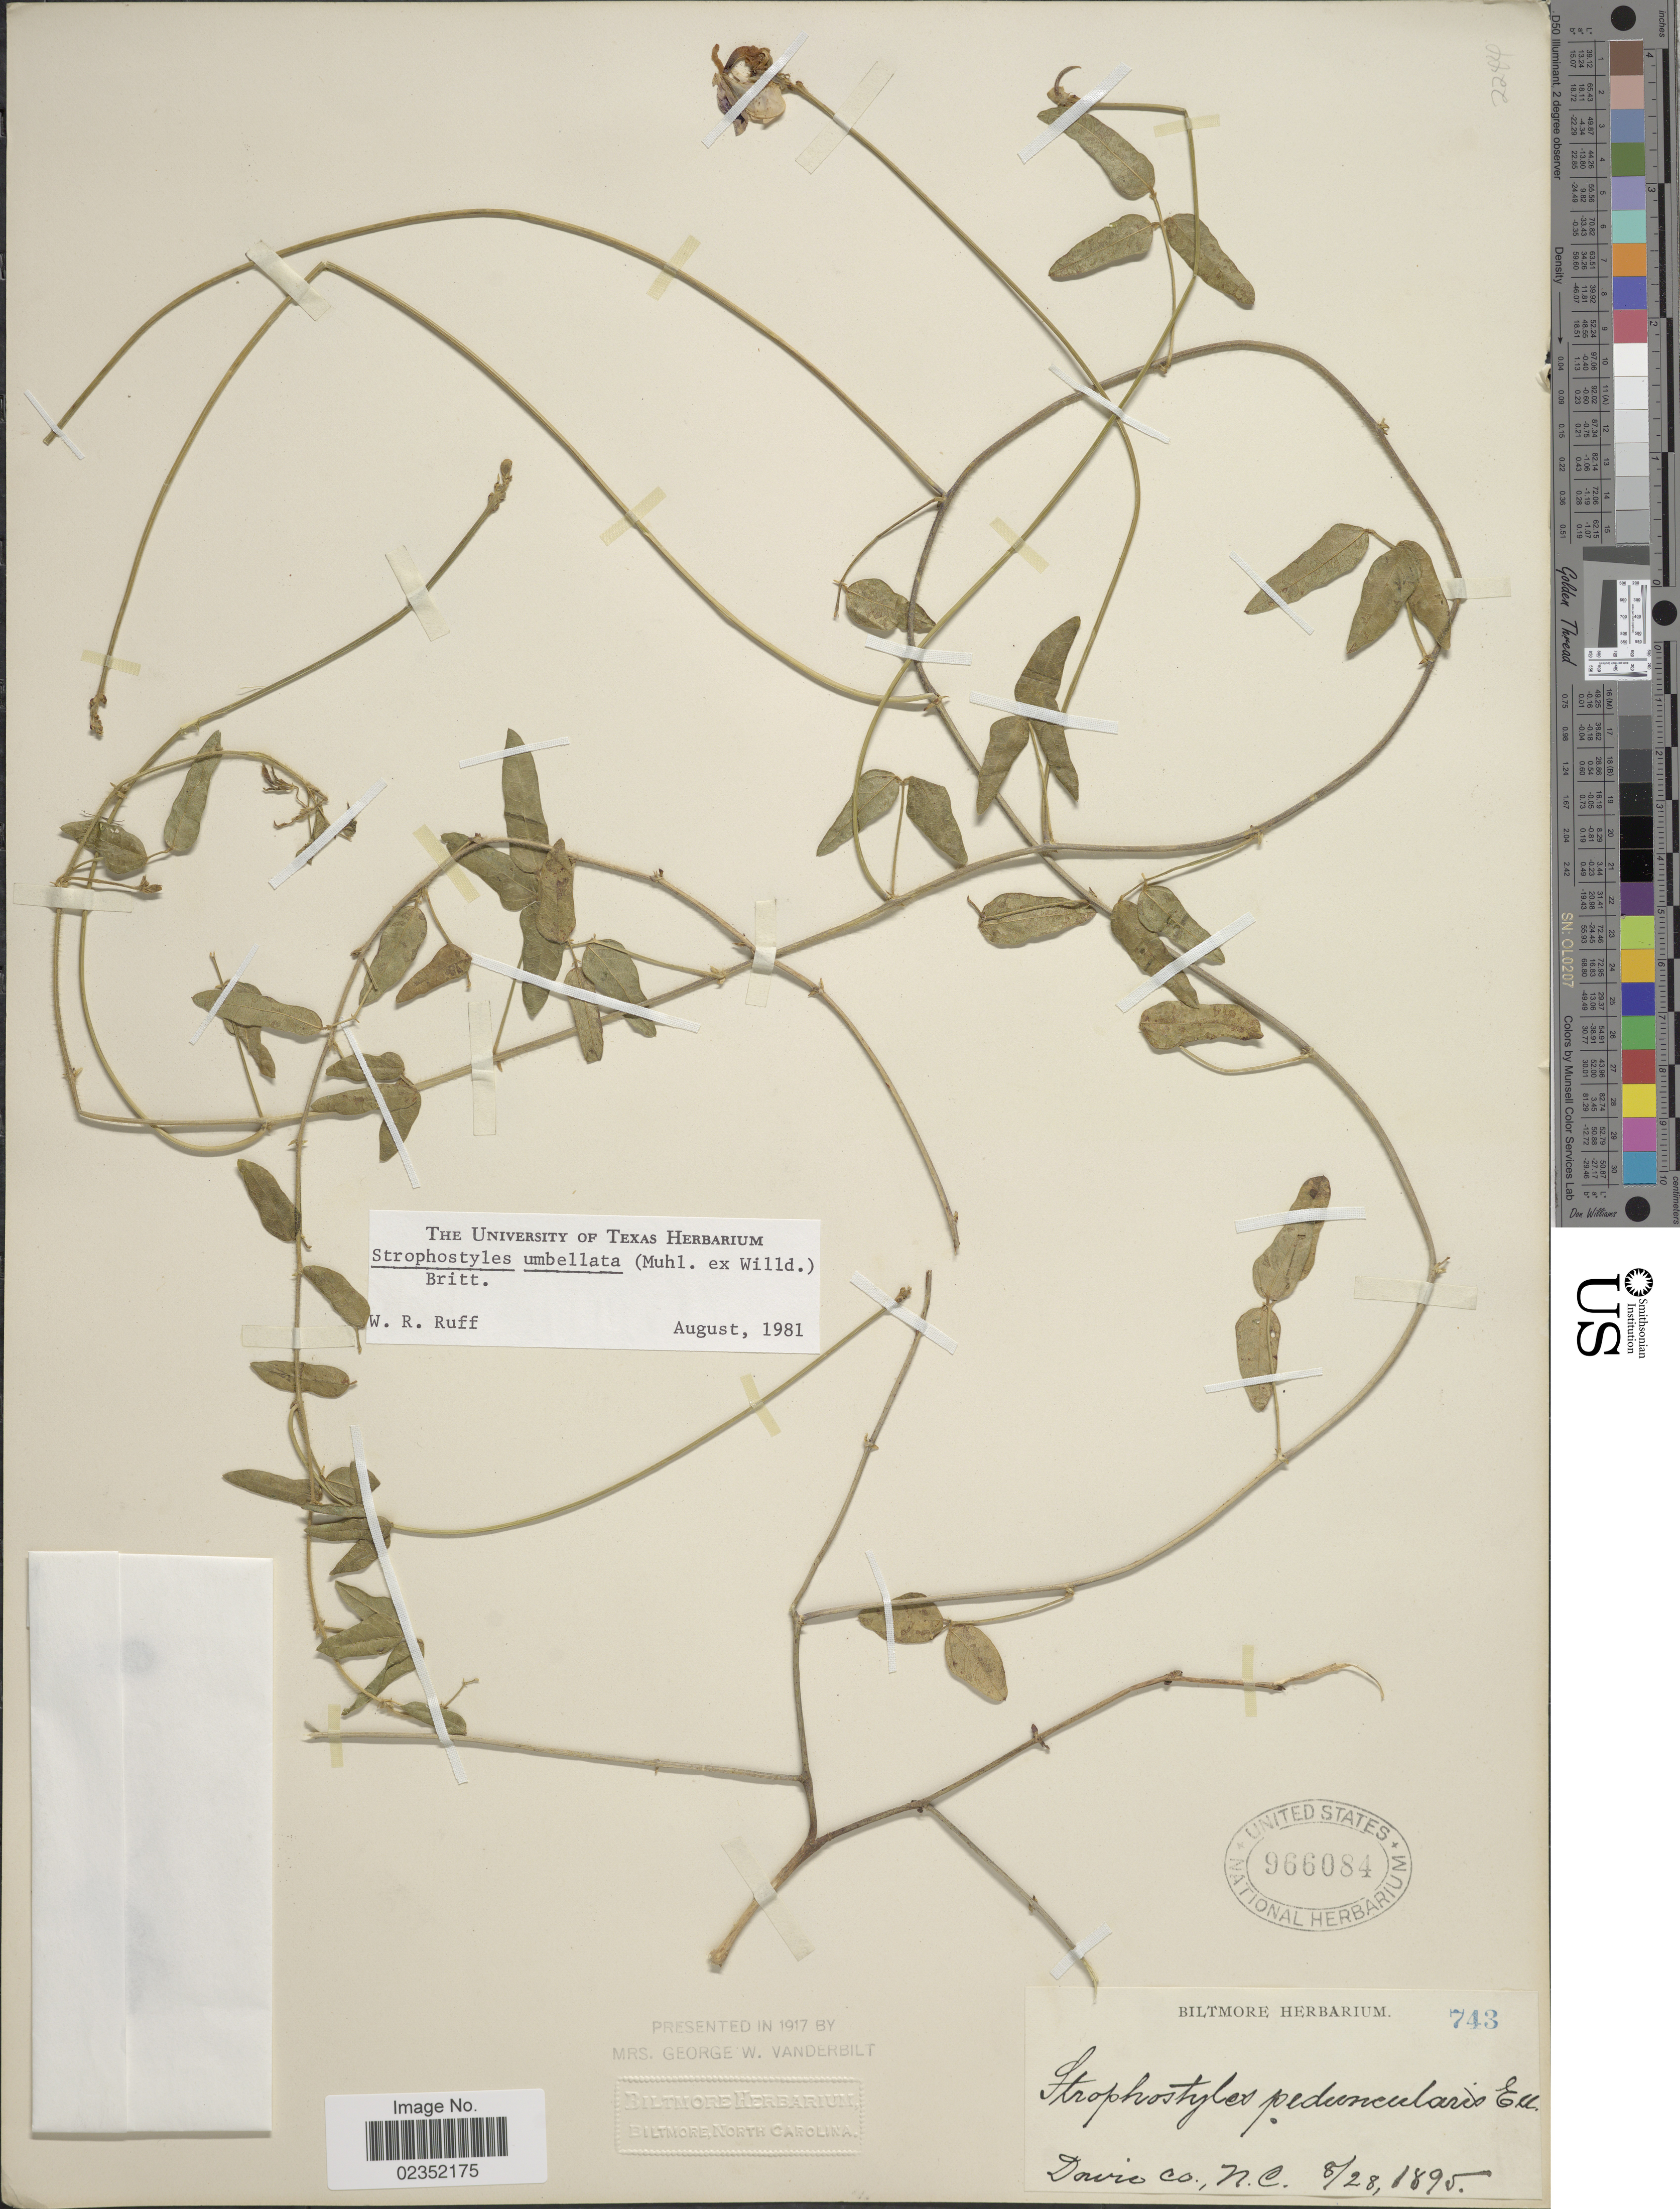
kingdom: Plantae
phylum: Tracheophyta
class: Magnoliopsida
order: Fabales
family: Fabaceae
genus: Strophostyles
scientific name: Strophostyles umbellata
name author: (Muhl. ex Willd.) Britton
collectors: ex herb. Biltmore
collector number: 743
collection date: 1895-08-28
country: United States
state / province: North Carolina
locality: Davis Co., N.C.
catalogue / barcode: US 966084